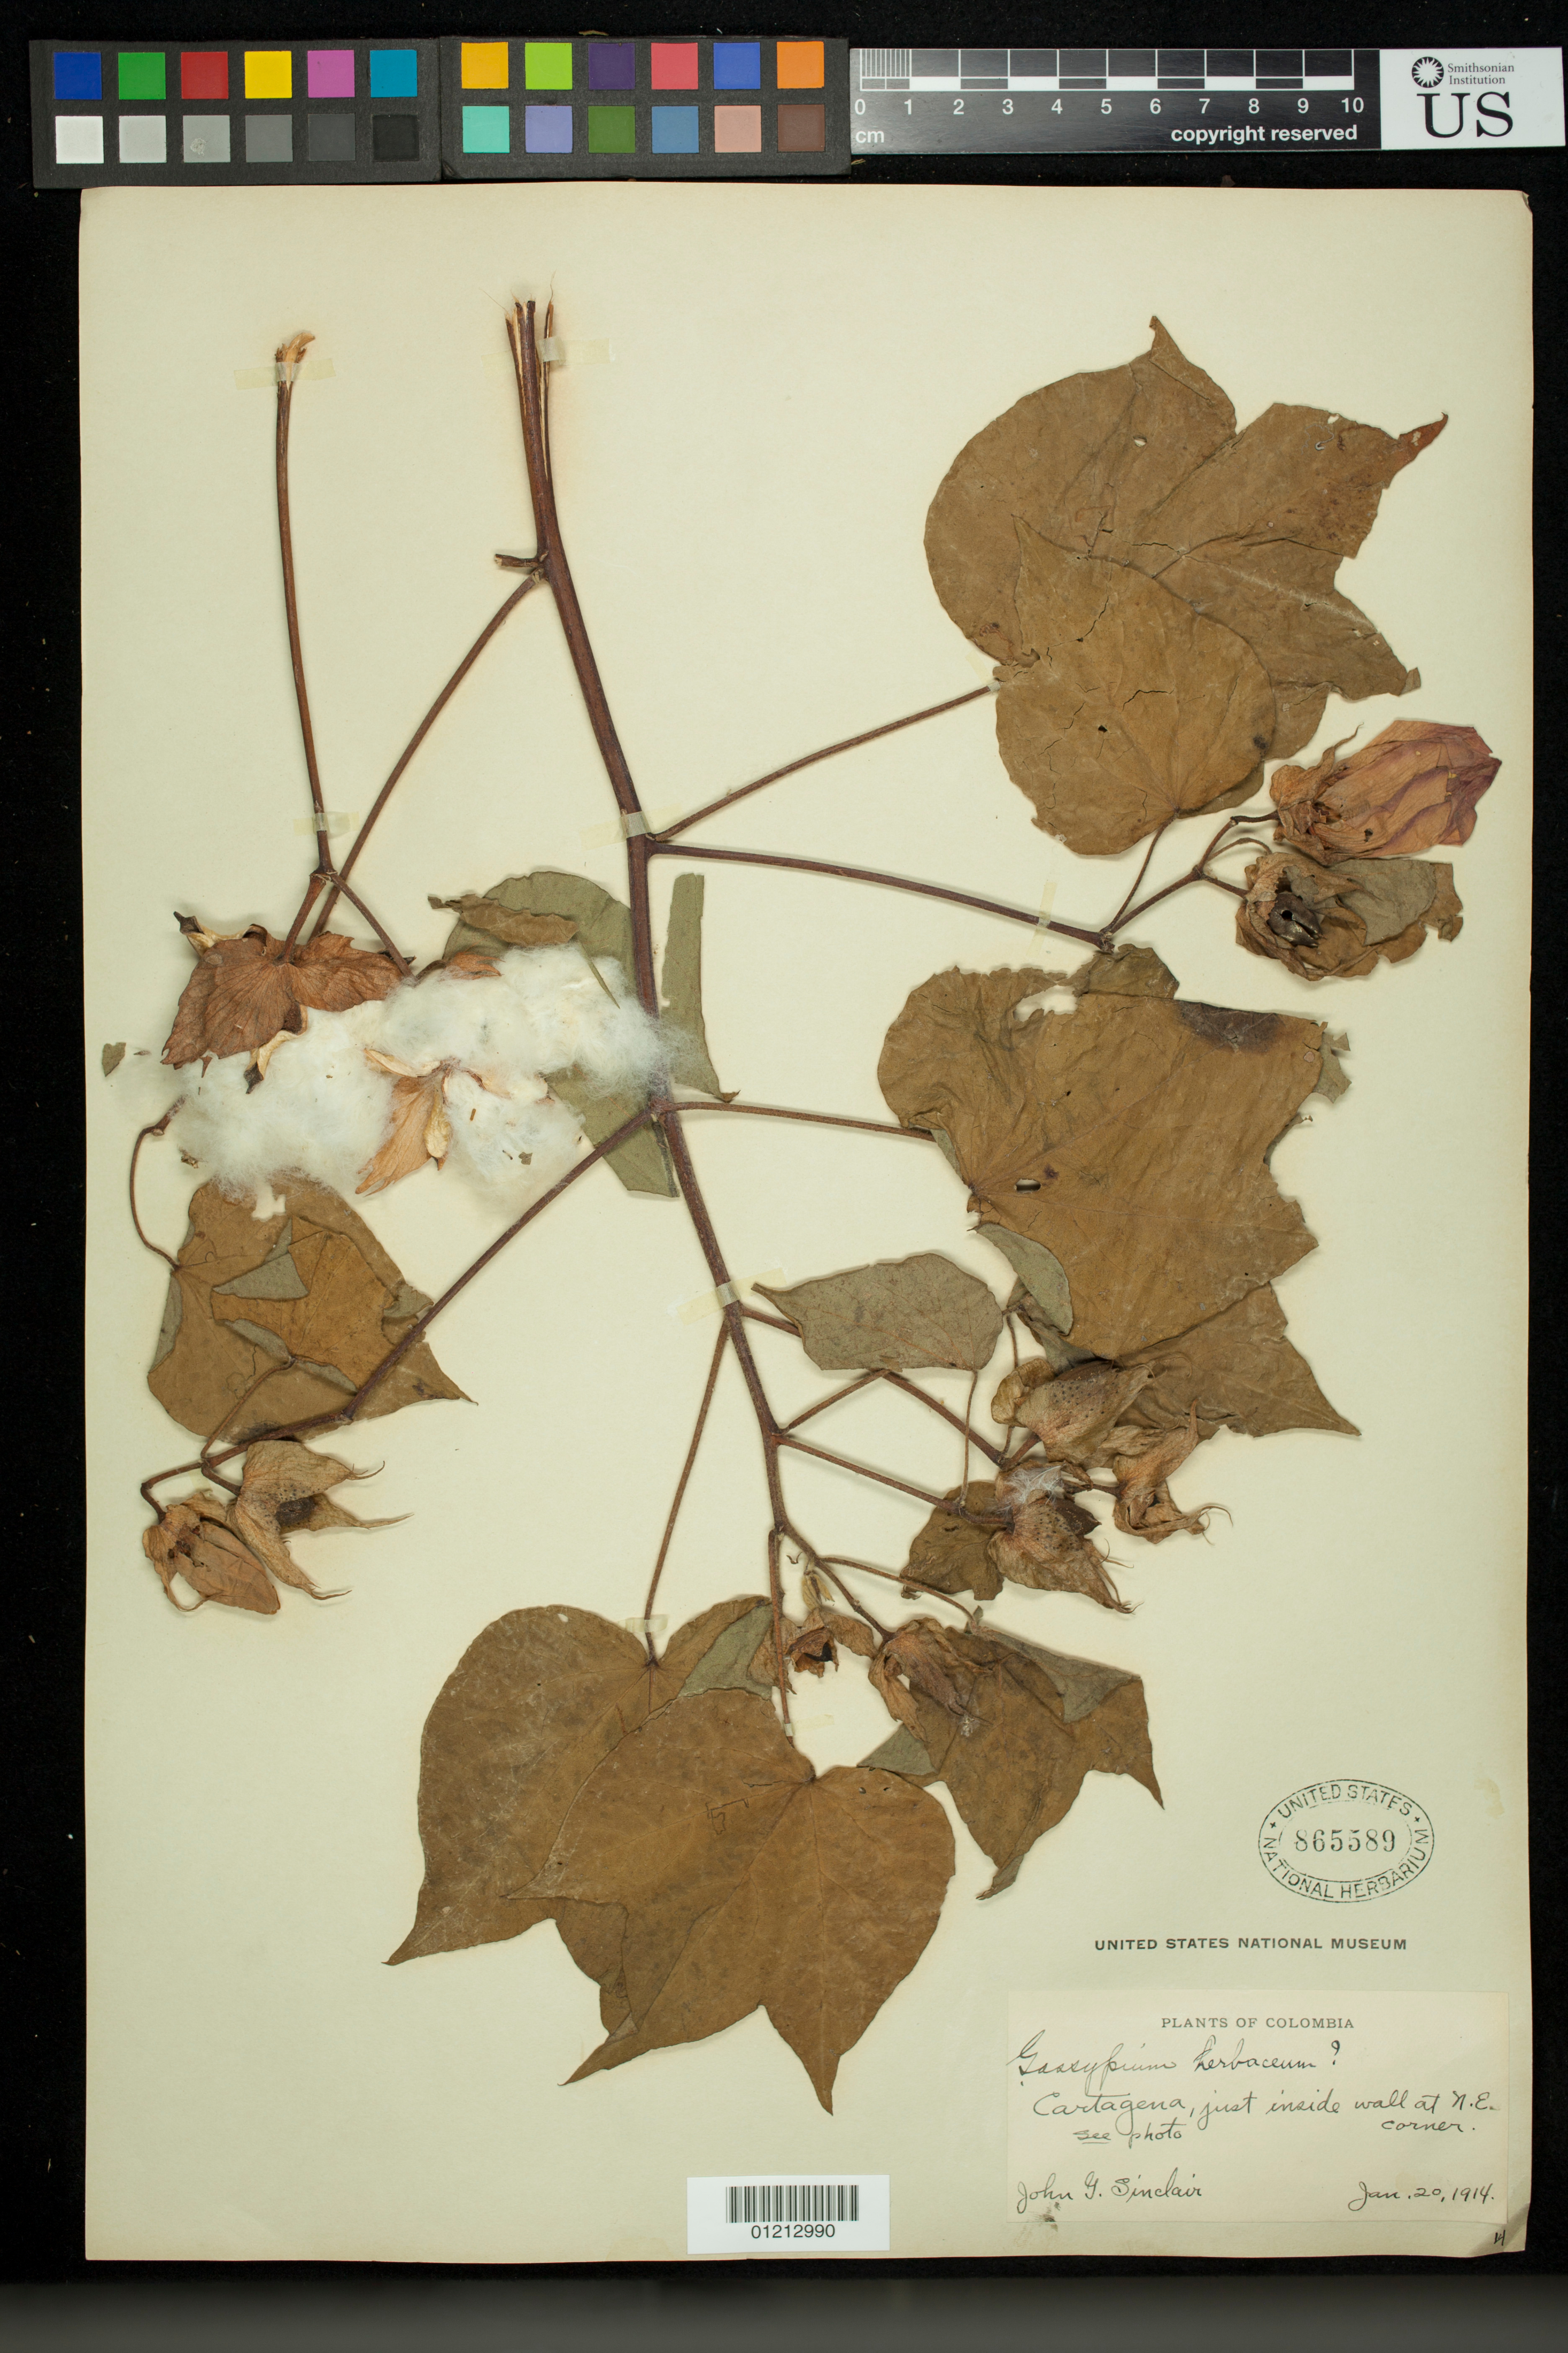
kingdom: Plantae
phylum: Tracheophyta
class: Magnoliopsida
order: Malvales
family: Malvaceae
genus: Gossypium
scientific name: Gossypium hirsutum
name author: L.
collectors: J. G. Sinclair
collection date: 1914-01-20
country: Colombia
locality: Cartagena, just inside wall at N.E. corner.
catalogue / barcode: US 865589